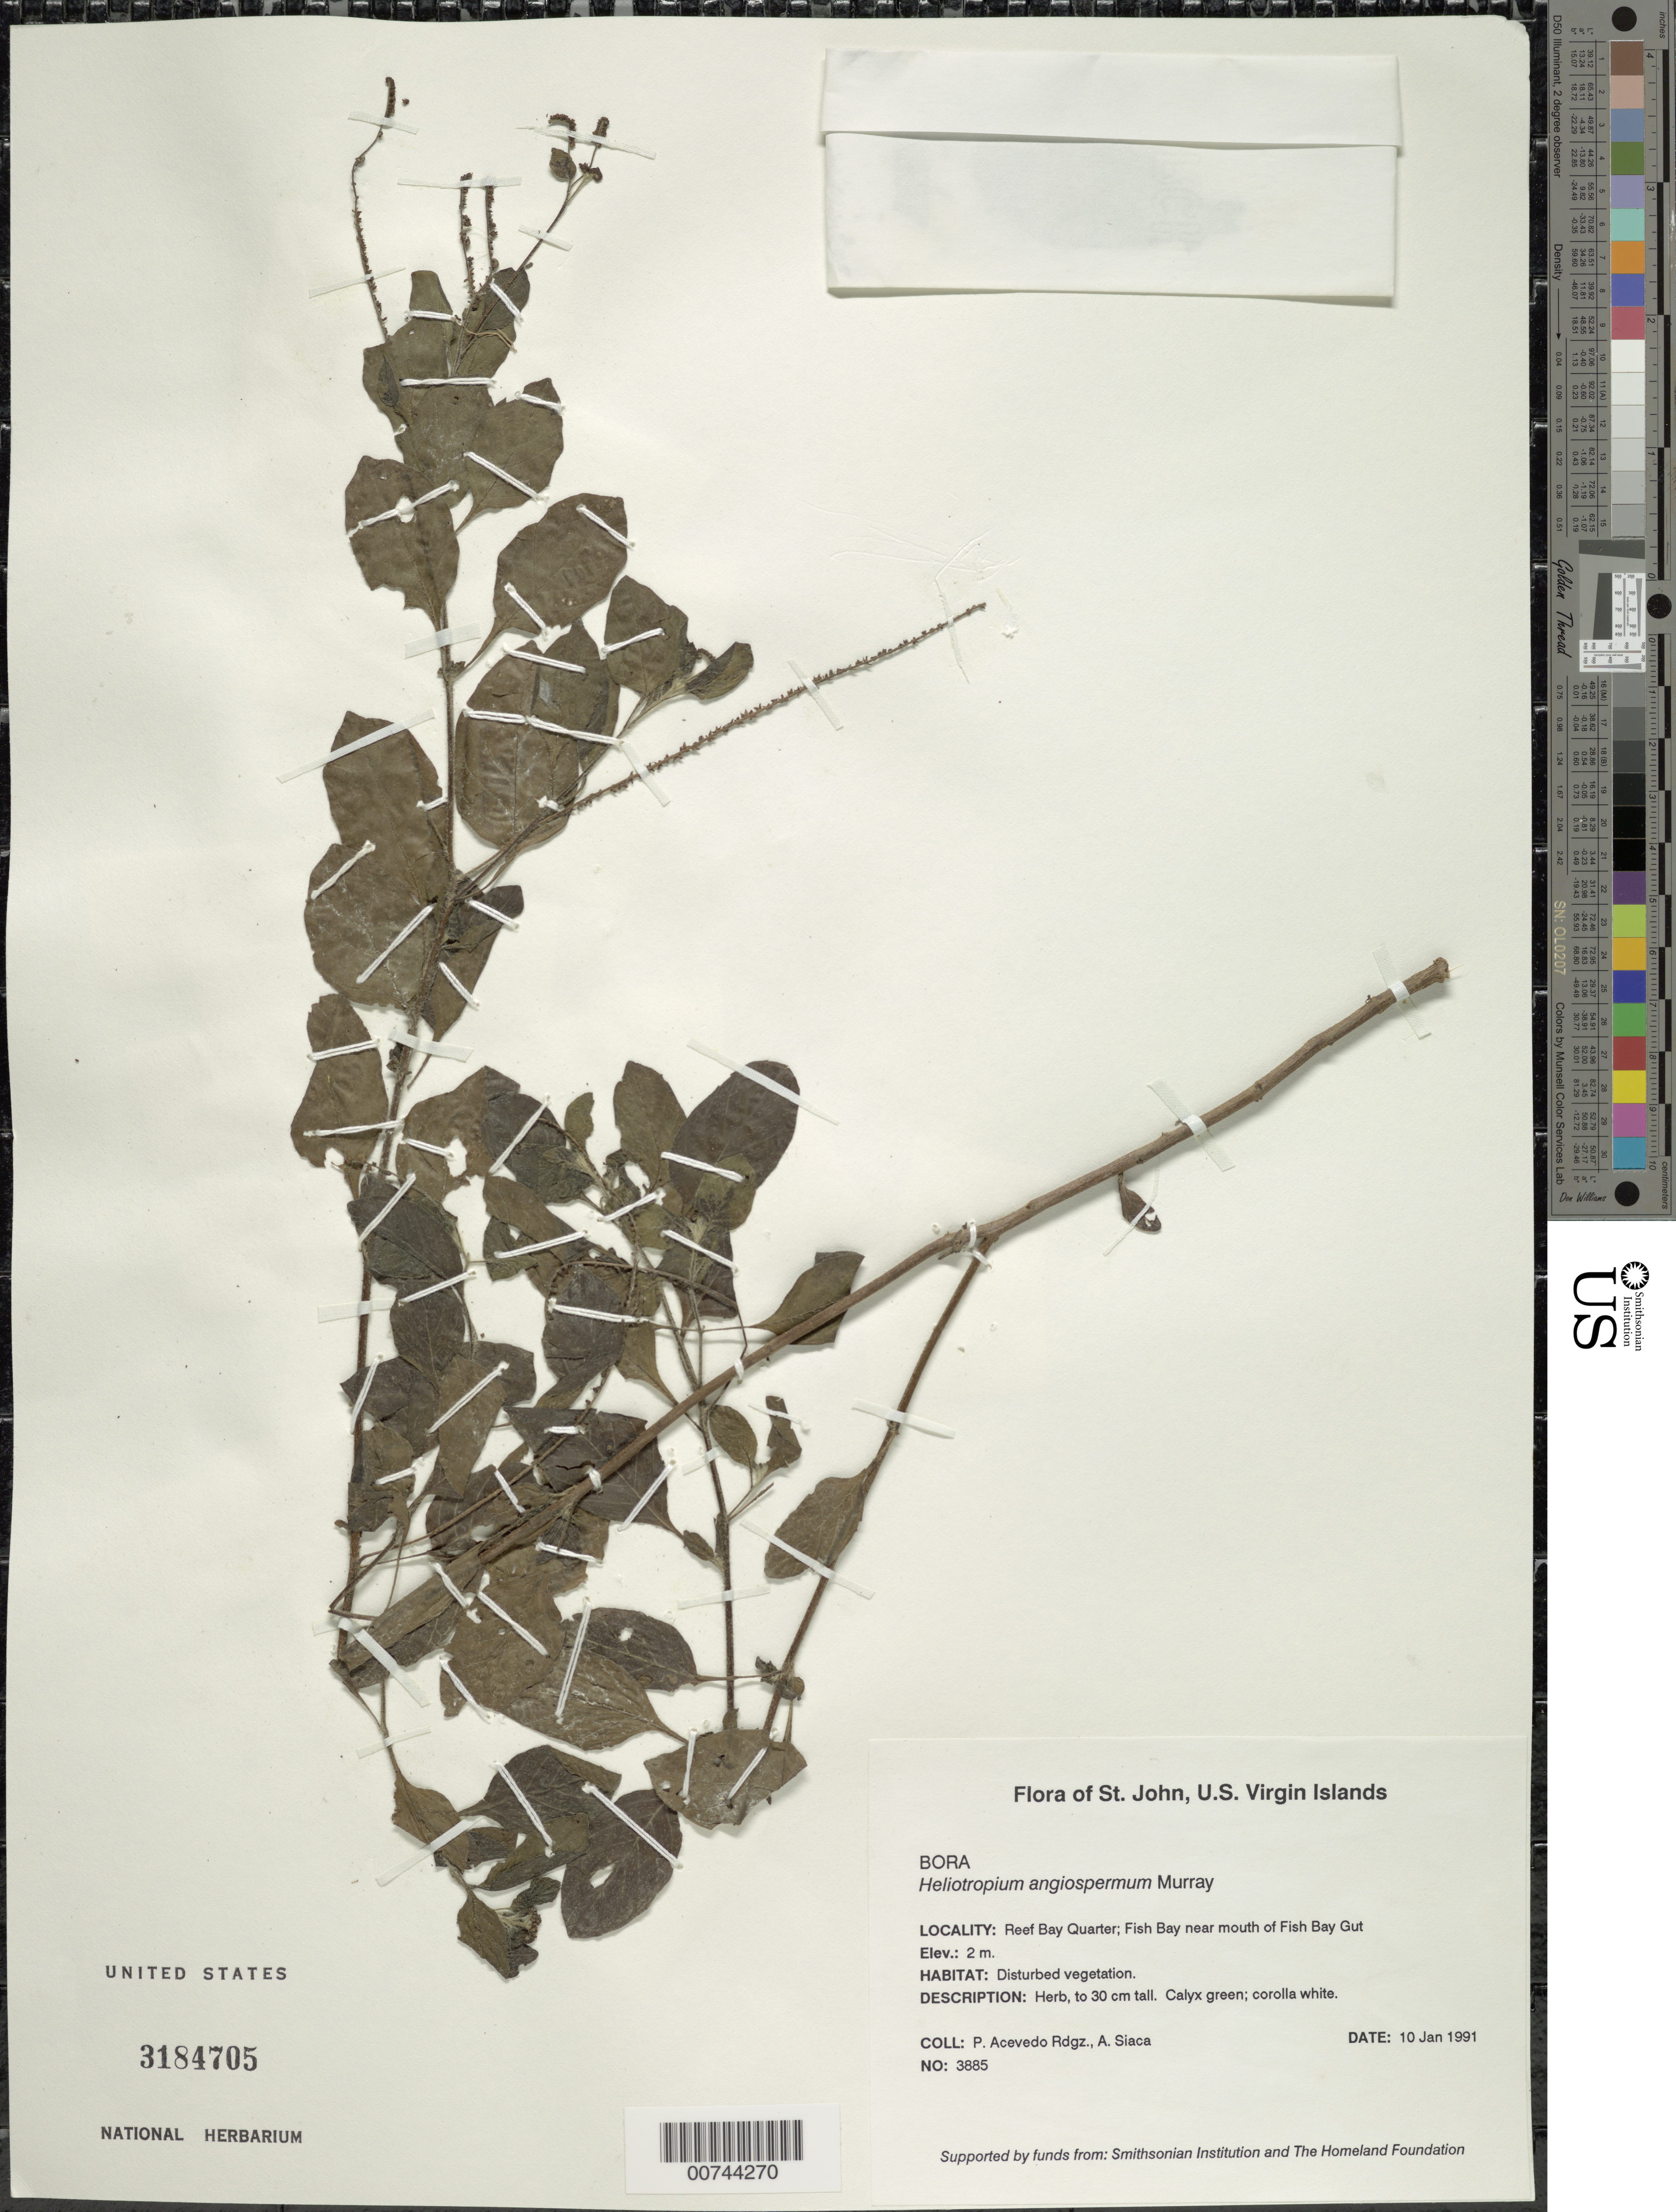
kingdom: Plantae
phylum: Tracheophyta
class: Magnoliopsida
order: Boraginales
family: Heliotropiaceae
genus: Heliotropium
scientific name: Heliotropium angiospermum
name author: Murray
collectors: P. Acevedo-Rodr. & A. Siaca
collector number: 3885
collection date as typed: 10 Jan 1991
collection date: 1991-01-10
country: U.S. Virgin Islands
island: St. John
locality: Reef Bay Quarter; Fish Bay near mouth of Fish Bay Gut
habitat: Disturbed vegetation.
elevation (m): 2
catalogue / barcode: US 3184705